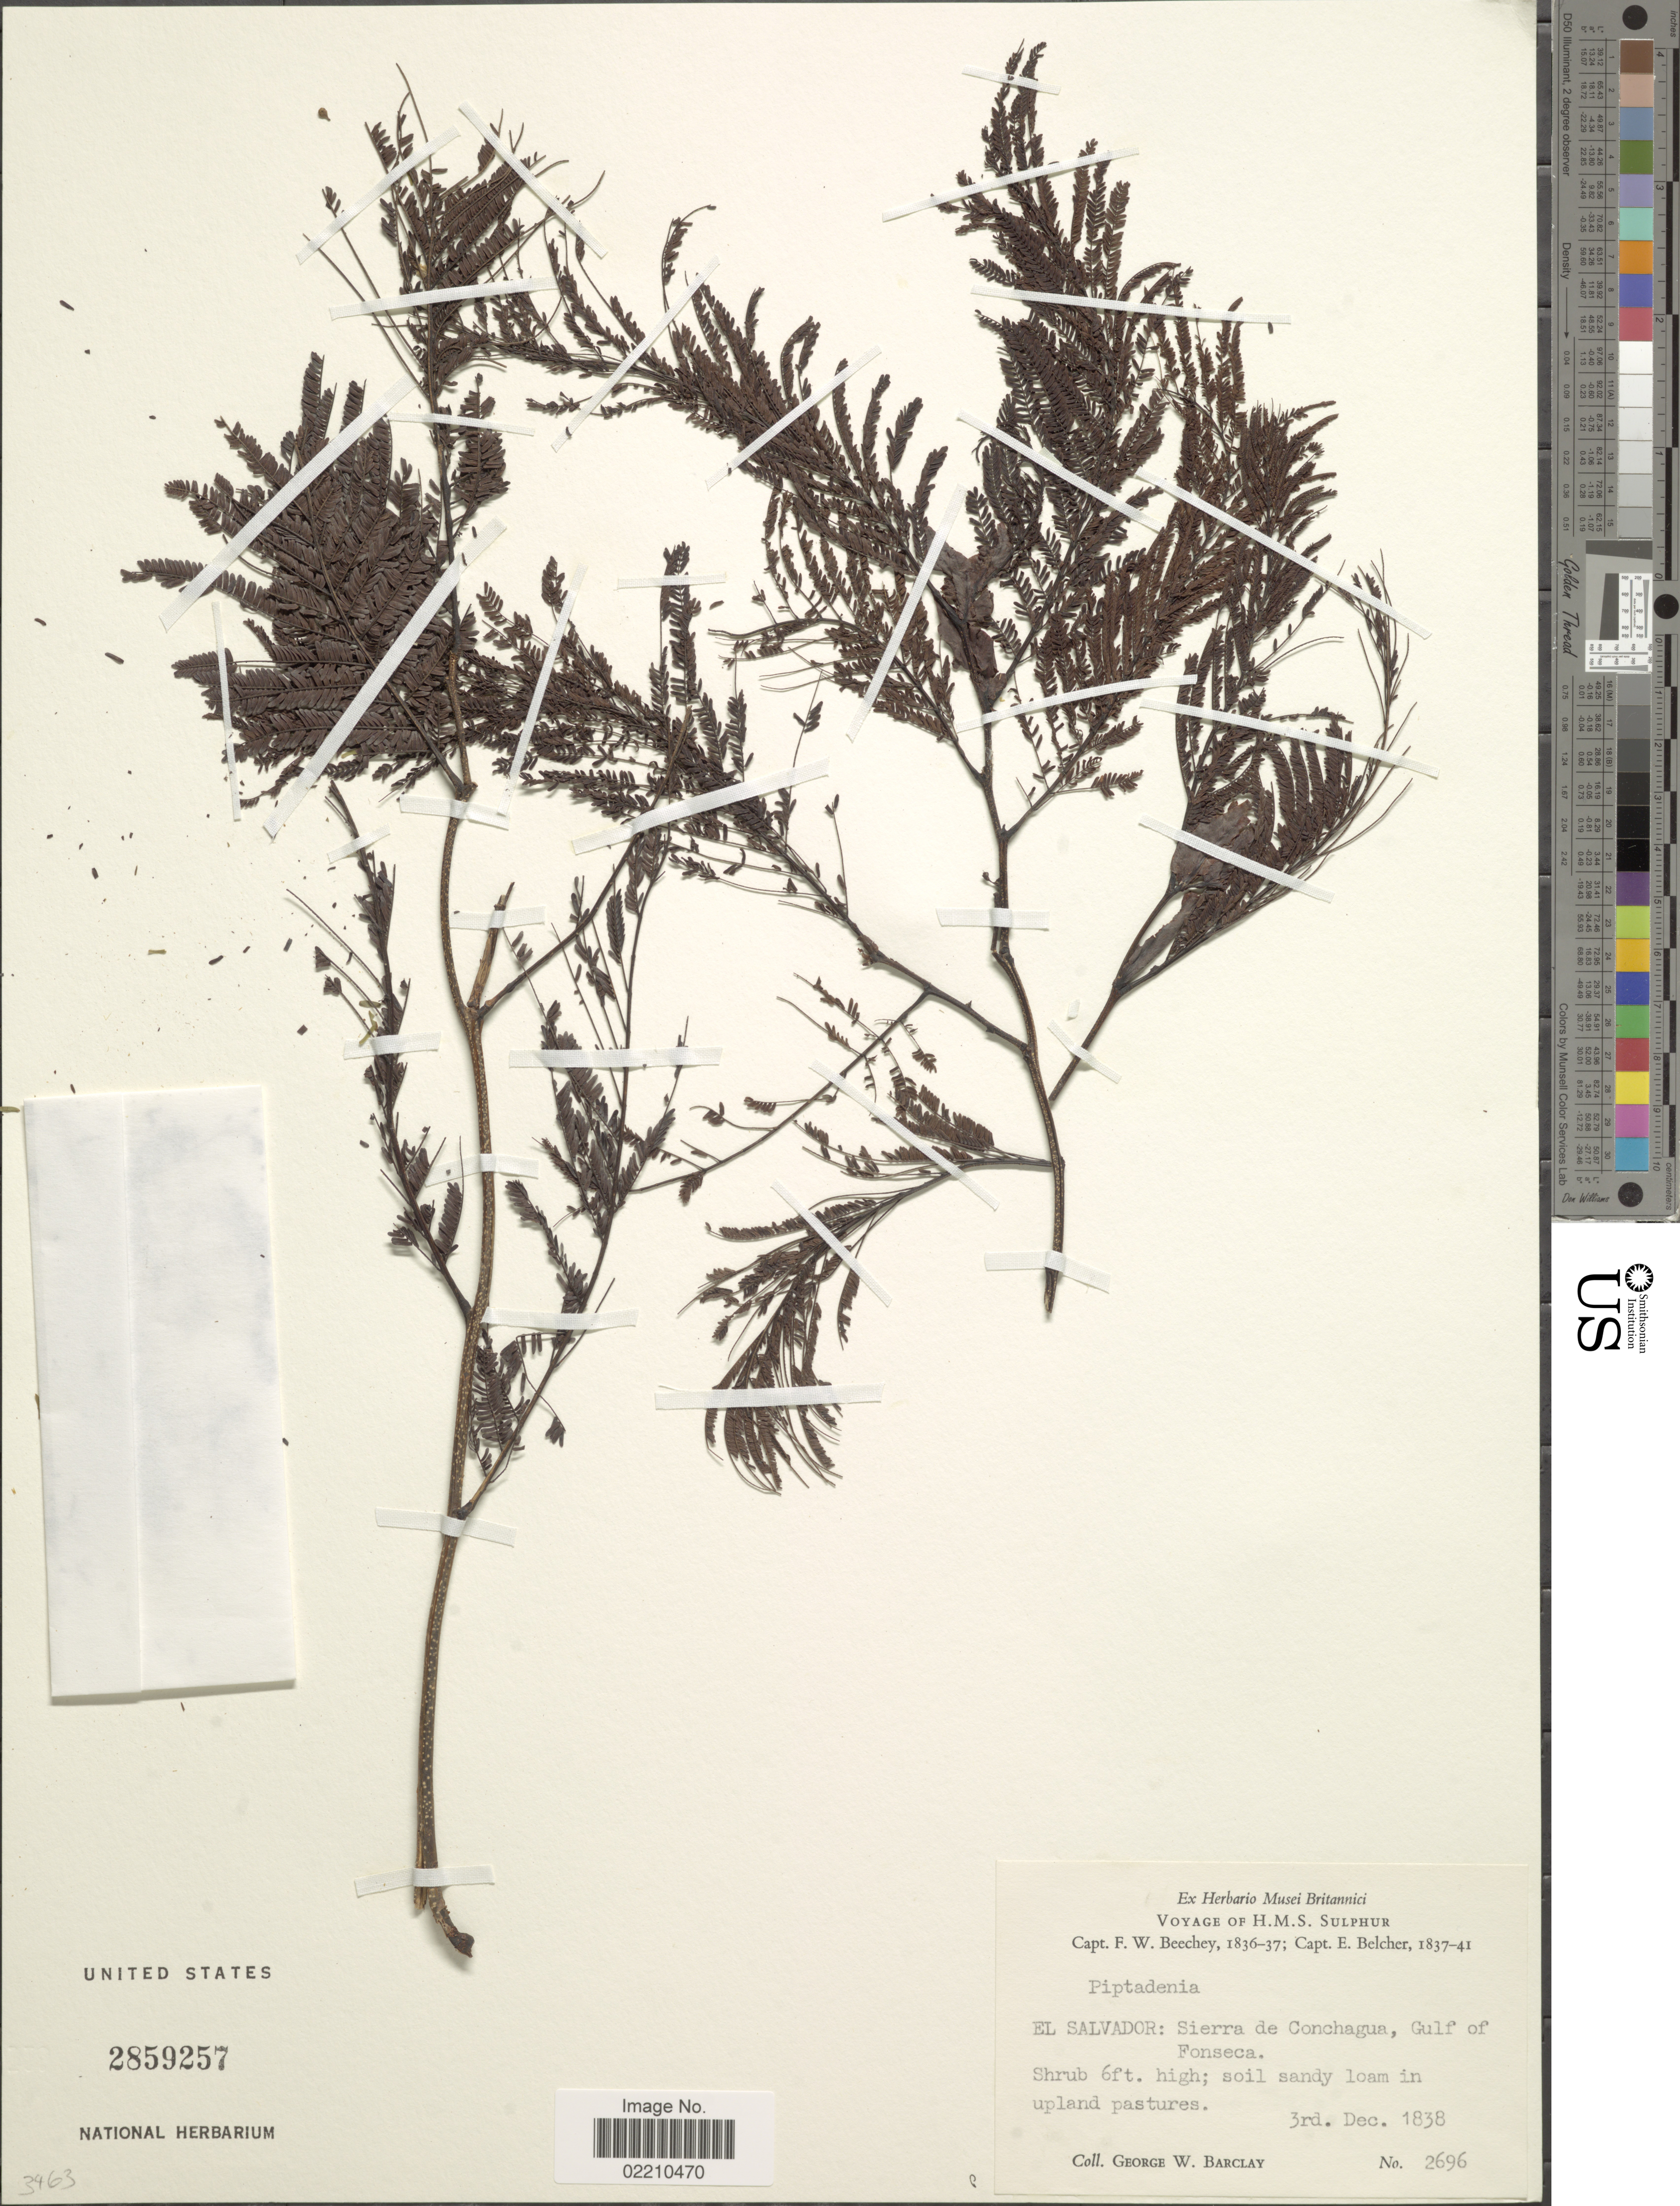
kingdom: Plantae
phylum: Tracheophyta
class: Magnoliopsida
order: Fabales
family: Fabaceae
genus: Piptadenia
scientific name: Piptadenia sp.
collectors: G. W. Barclay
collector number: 2696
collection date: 1838-12-03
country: El Salvador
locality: El Salvador: Sierra de Conchagua, Gulf of Fonseca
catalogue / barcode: US 2859257